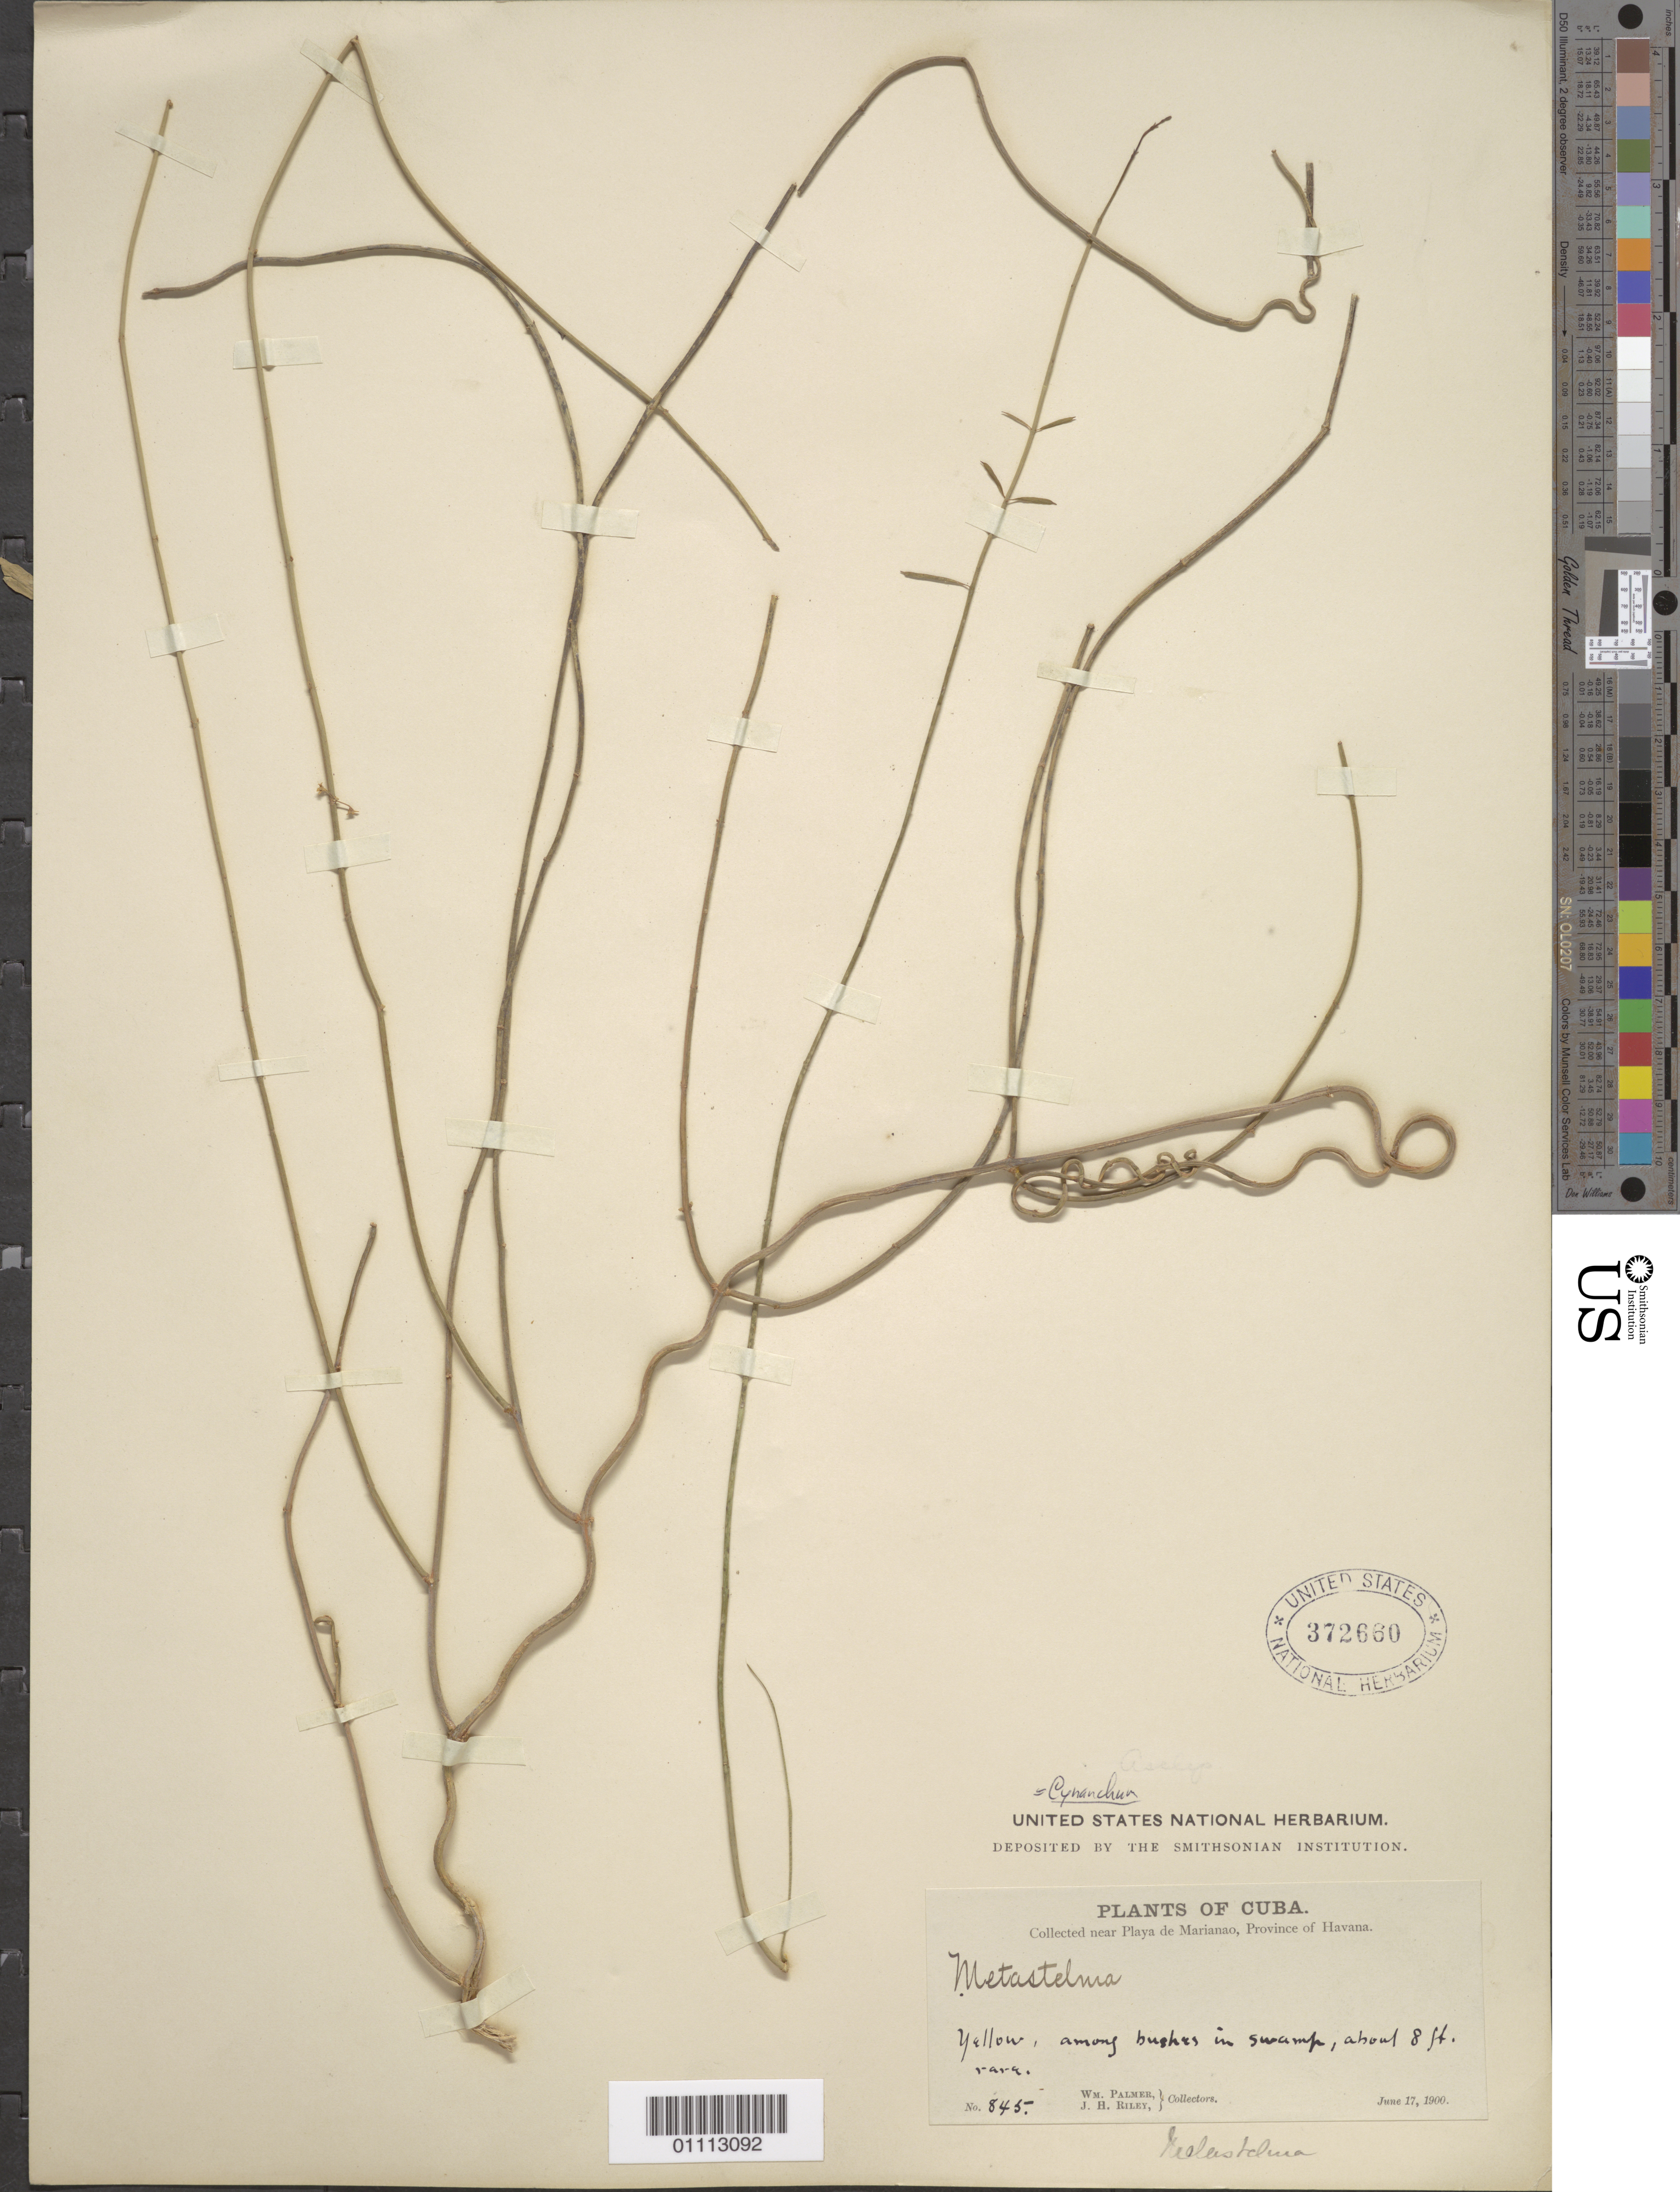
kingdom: Plantae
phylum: Tracheophyta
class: Magnoliopsida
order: Gentianales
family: Apocynaceae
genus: Cynanchum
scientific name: Cynanchum sp.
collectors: W. Palmer & J. H. Riley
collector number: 845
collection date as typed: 17 Jun 1900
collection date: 1900-06-17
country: Cuba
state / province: La Habana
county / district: Municipio Playa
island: Cuba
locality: Playa de Marianao (near)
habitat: Among bushes in swamp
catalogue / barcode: US 372660